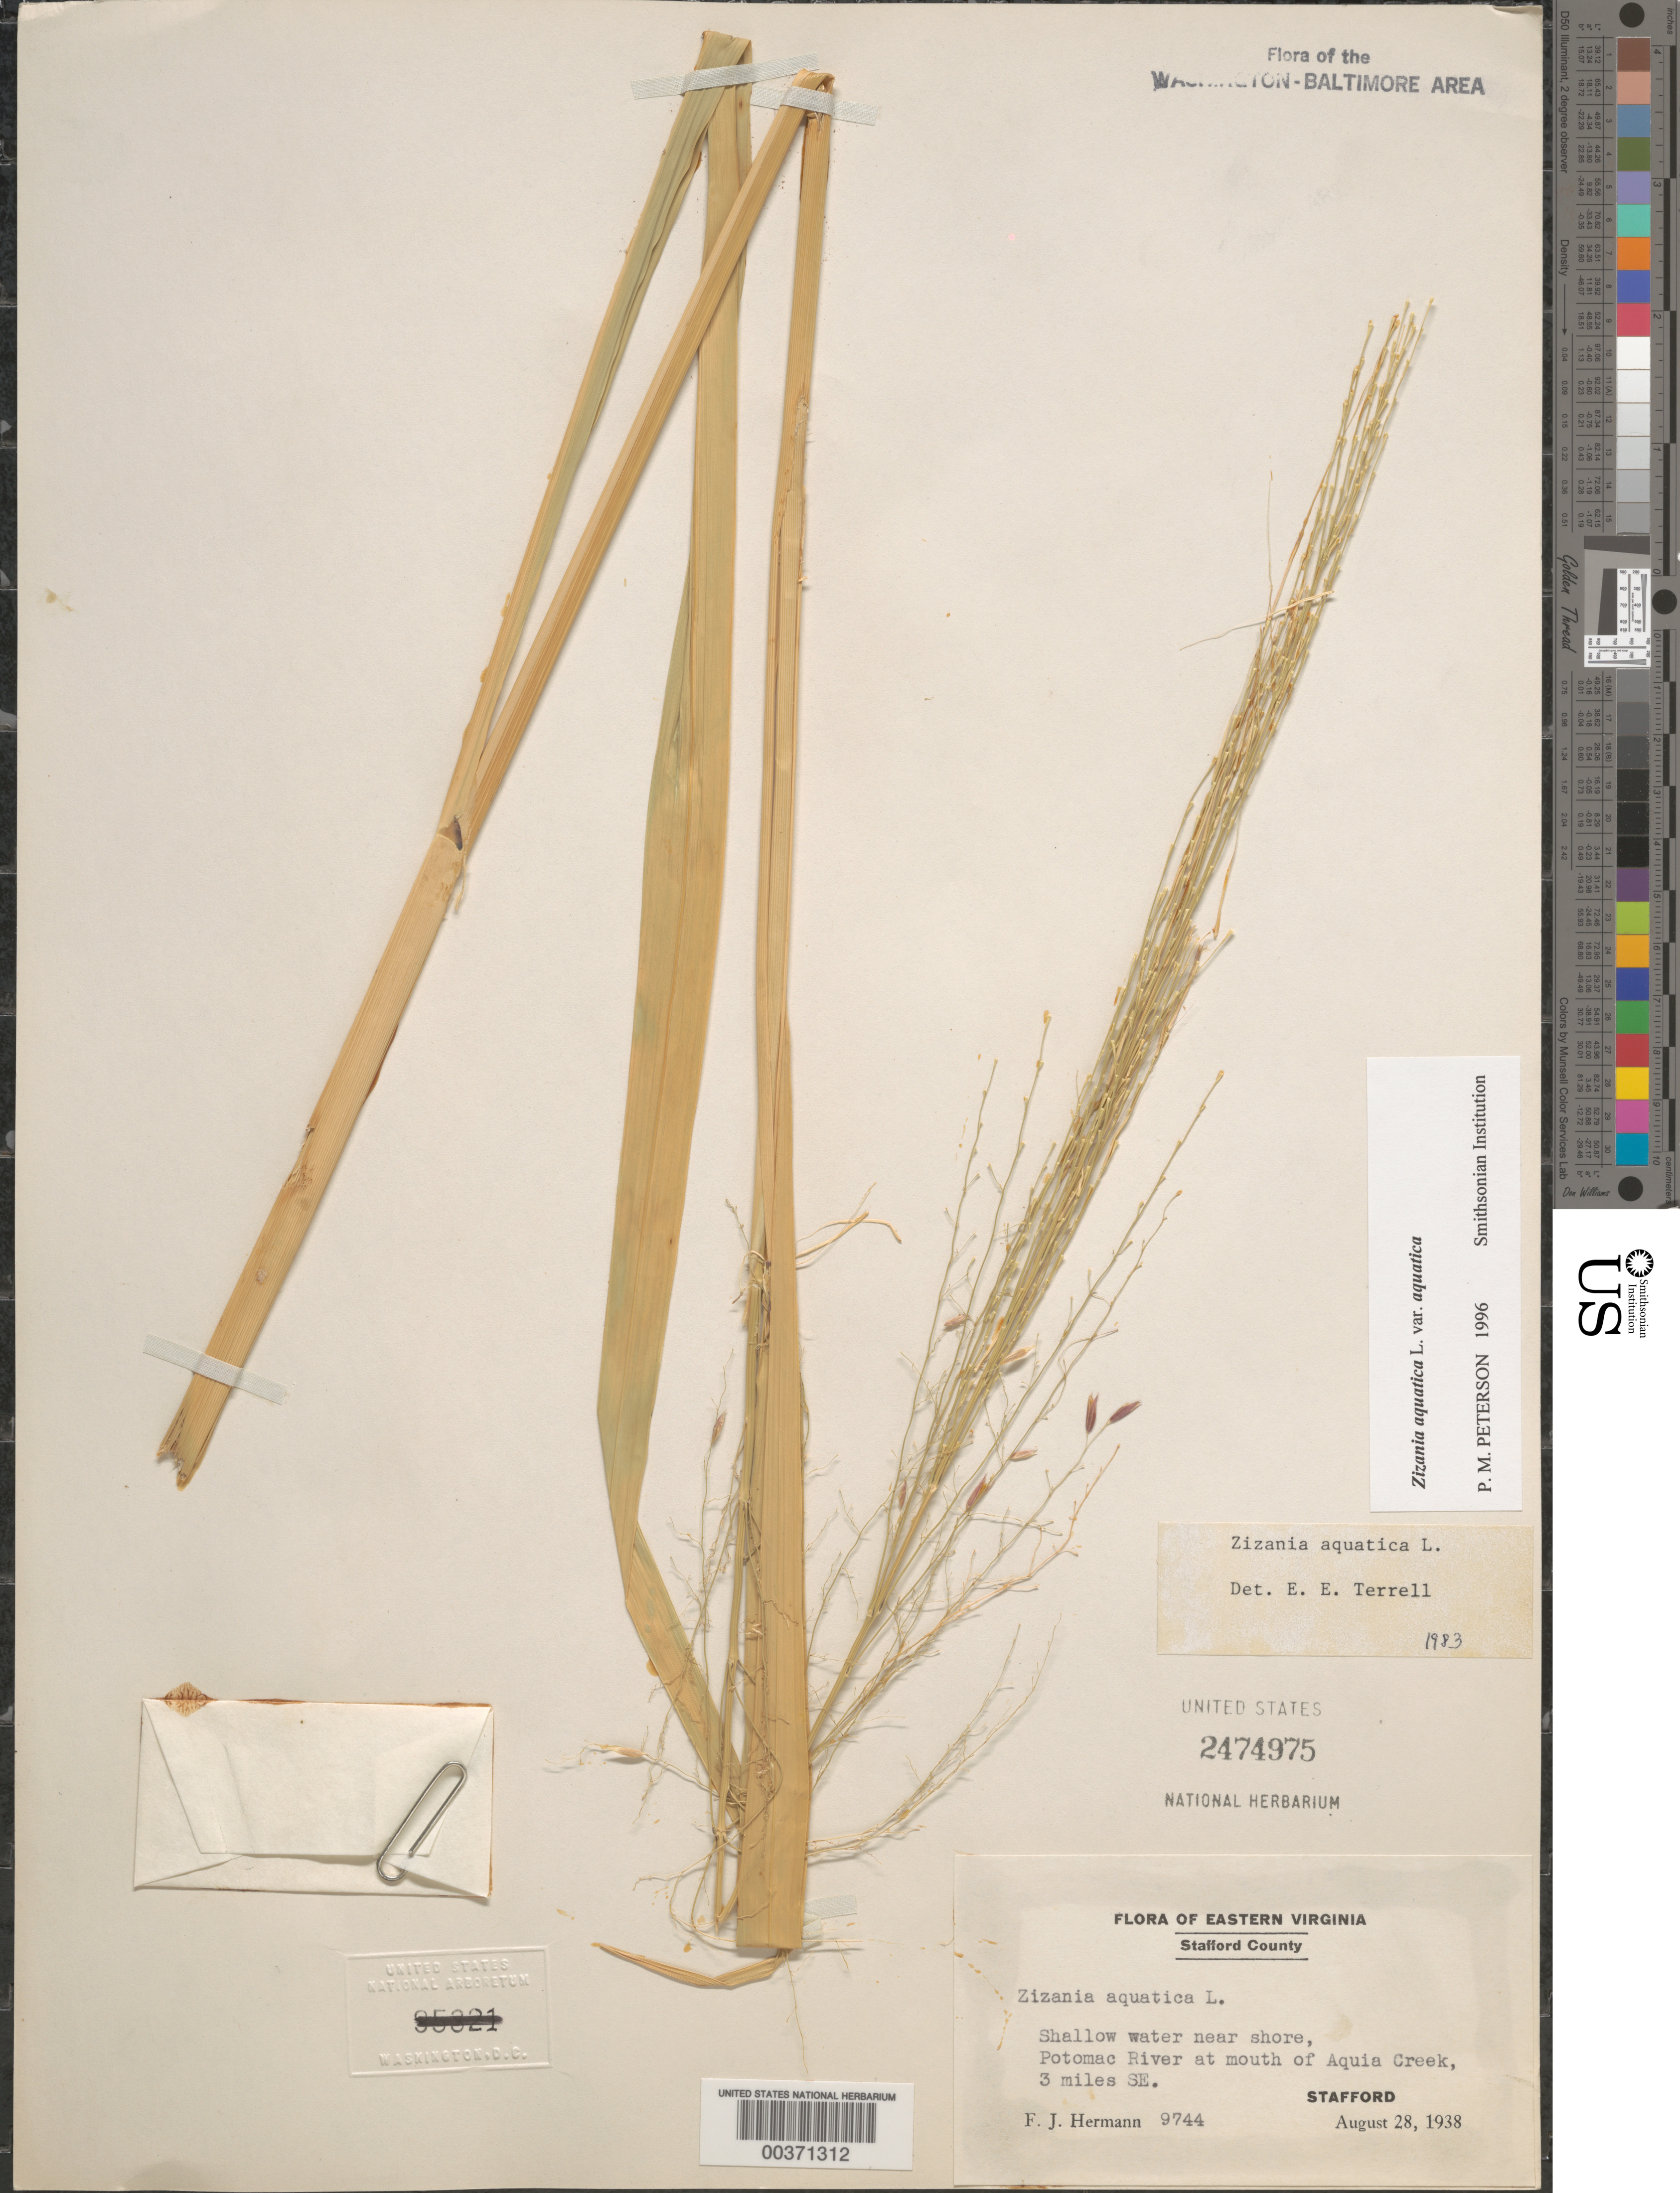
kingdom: Plantae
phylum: Tracheophyta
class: Liliopsida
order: Poales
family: Poaceae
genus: Zizania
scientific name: Zizania aquatica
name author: L.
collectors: F. J. Hermann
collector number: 9744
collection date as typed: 28 Aug 1938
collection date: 1938-08-28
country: United States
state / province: Virginia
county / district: Stafford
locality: Aquia Creek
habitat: Shallow water near shore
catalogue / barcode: US 247475